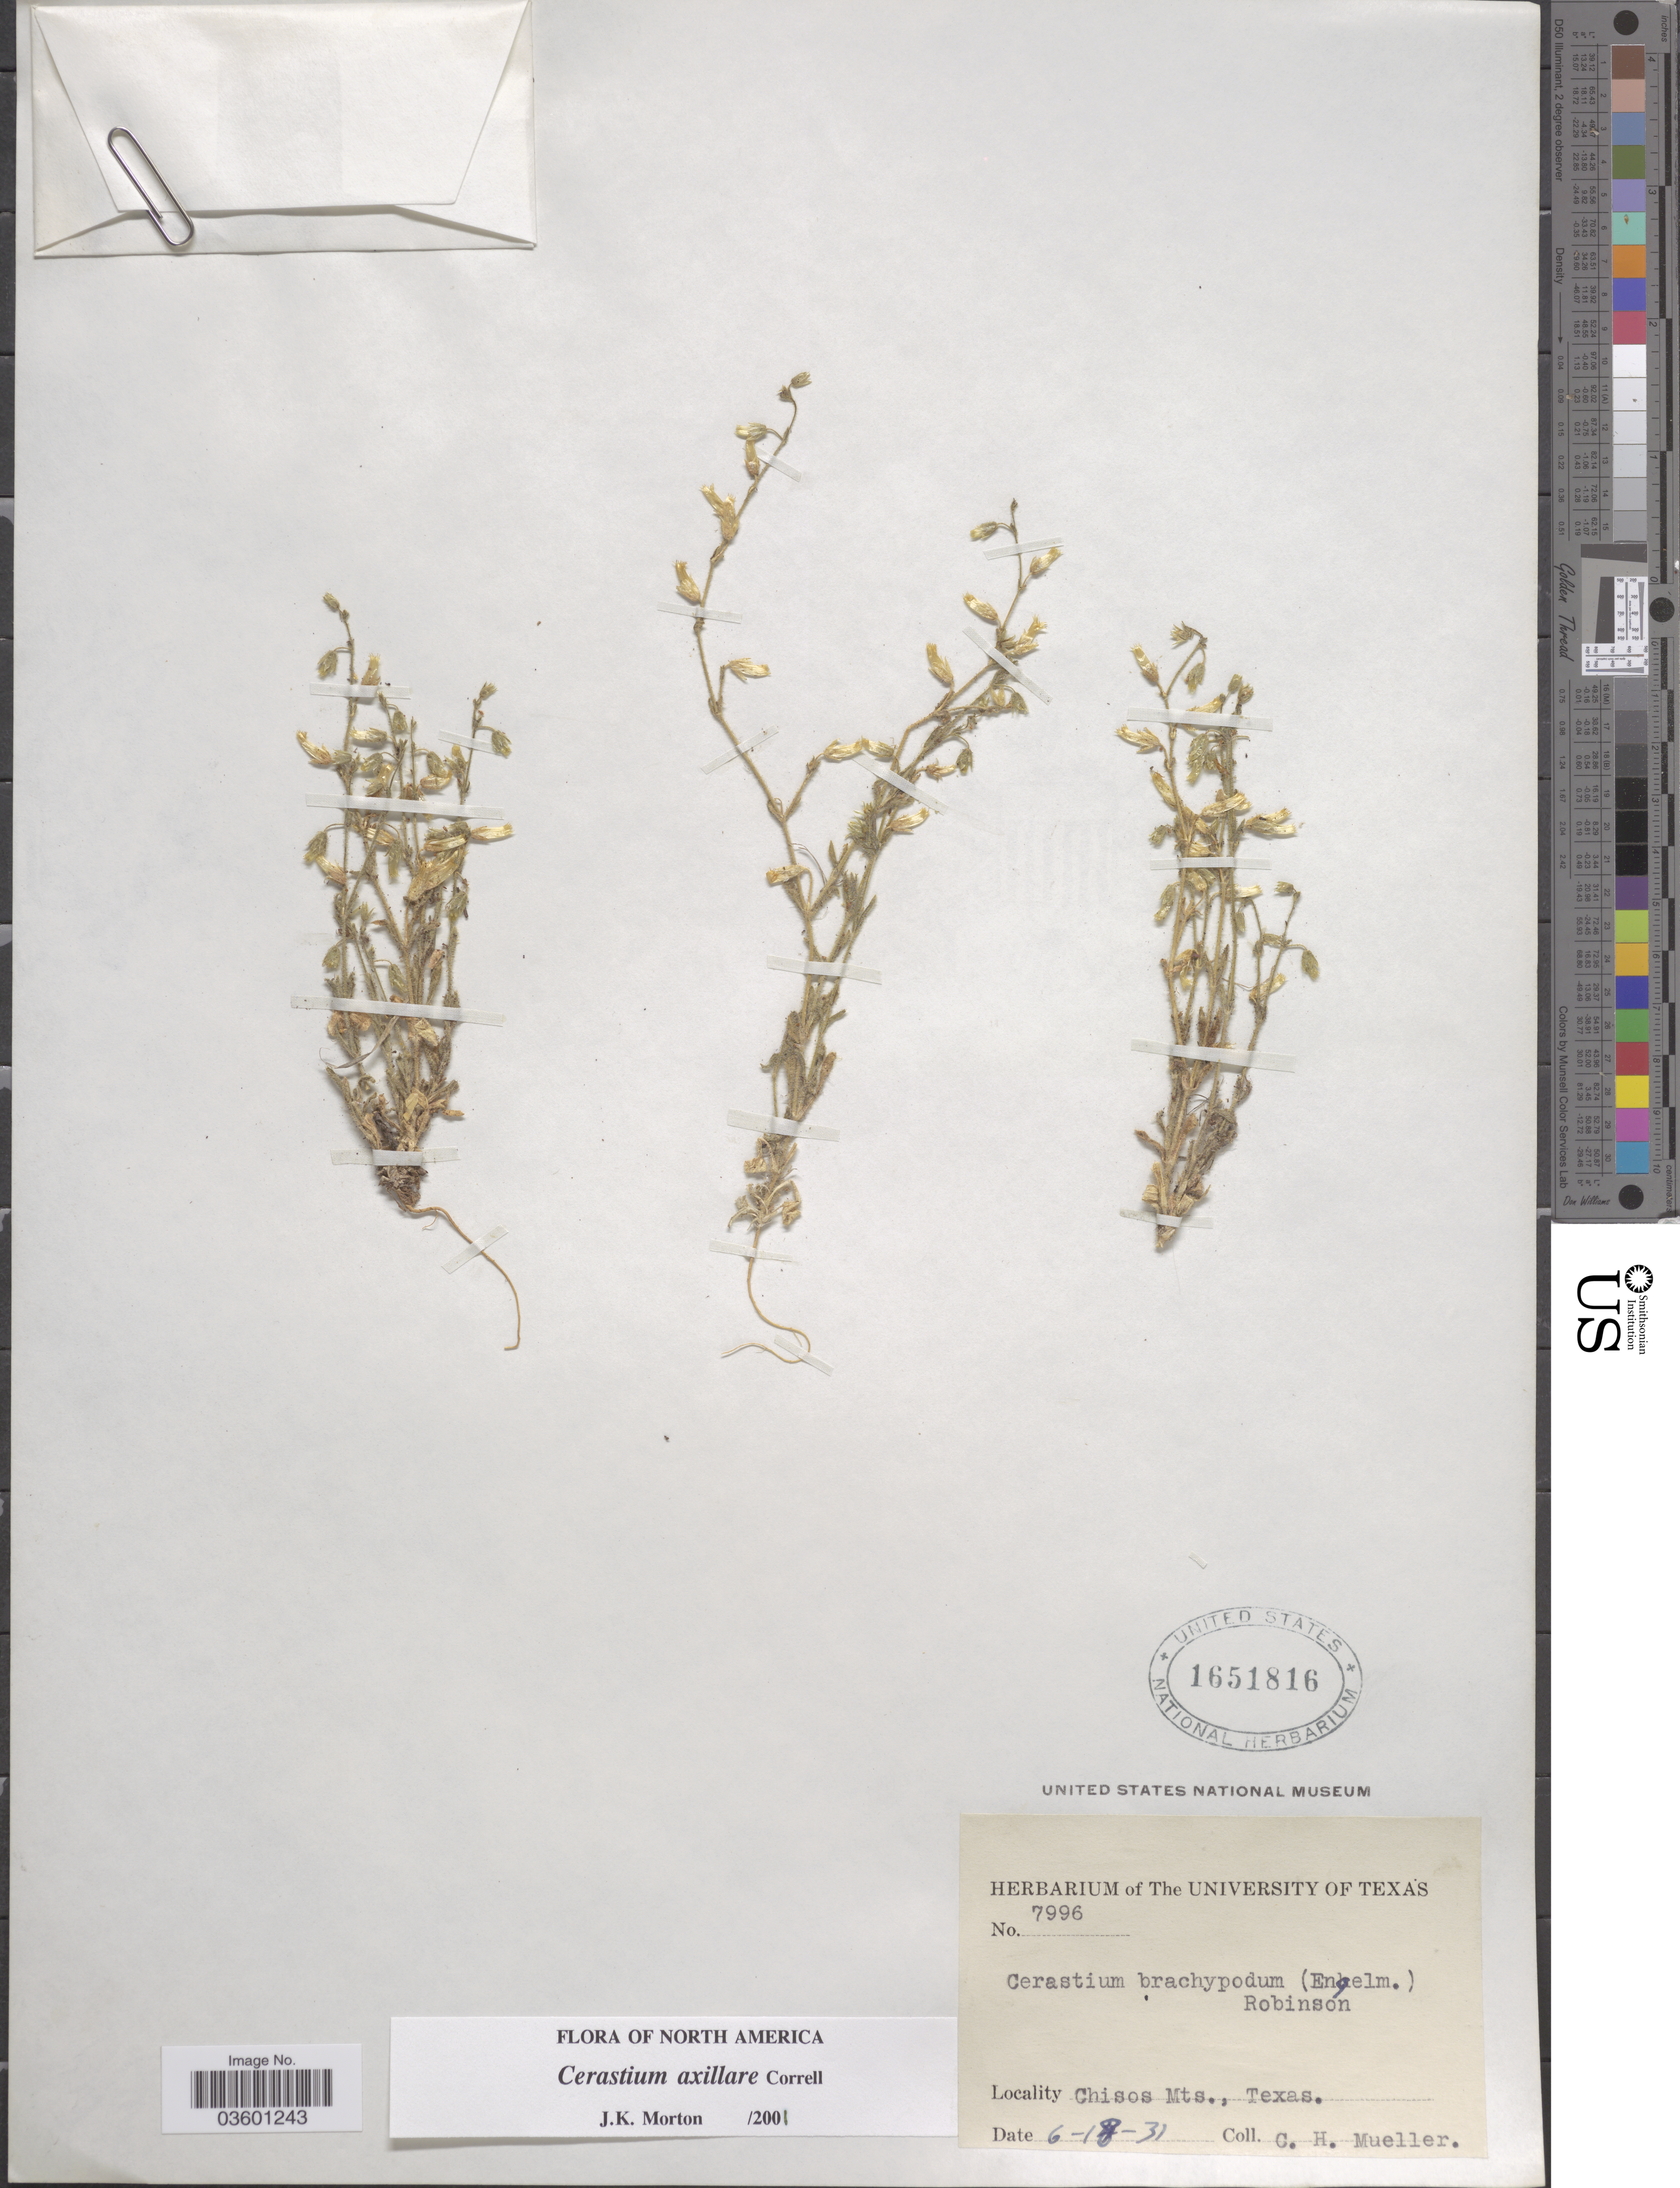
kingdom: Plantae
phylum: Tracheophyta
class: Magnoliopsida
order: Caryophyllales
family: Caryophyllaceae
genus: Cerastium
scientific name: Cerastium axillare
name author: Correll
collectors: C. H. Mueller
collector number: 7996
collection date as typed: Transcribed d/m/y: 18/6/31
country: United States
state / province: Texas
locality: Chisos Mts.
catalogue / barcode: US 1651816